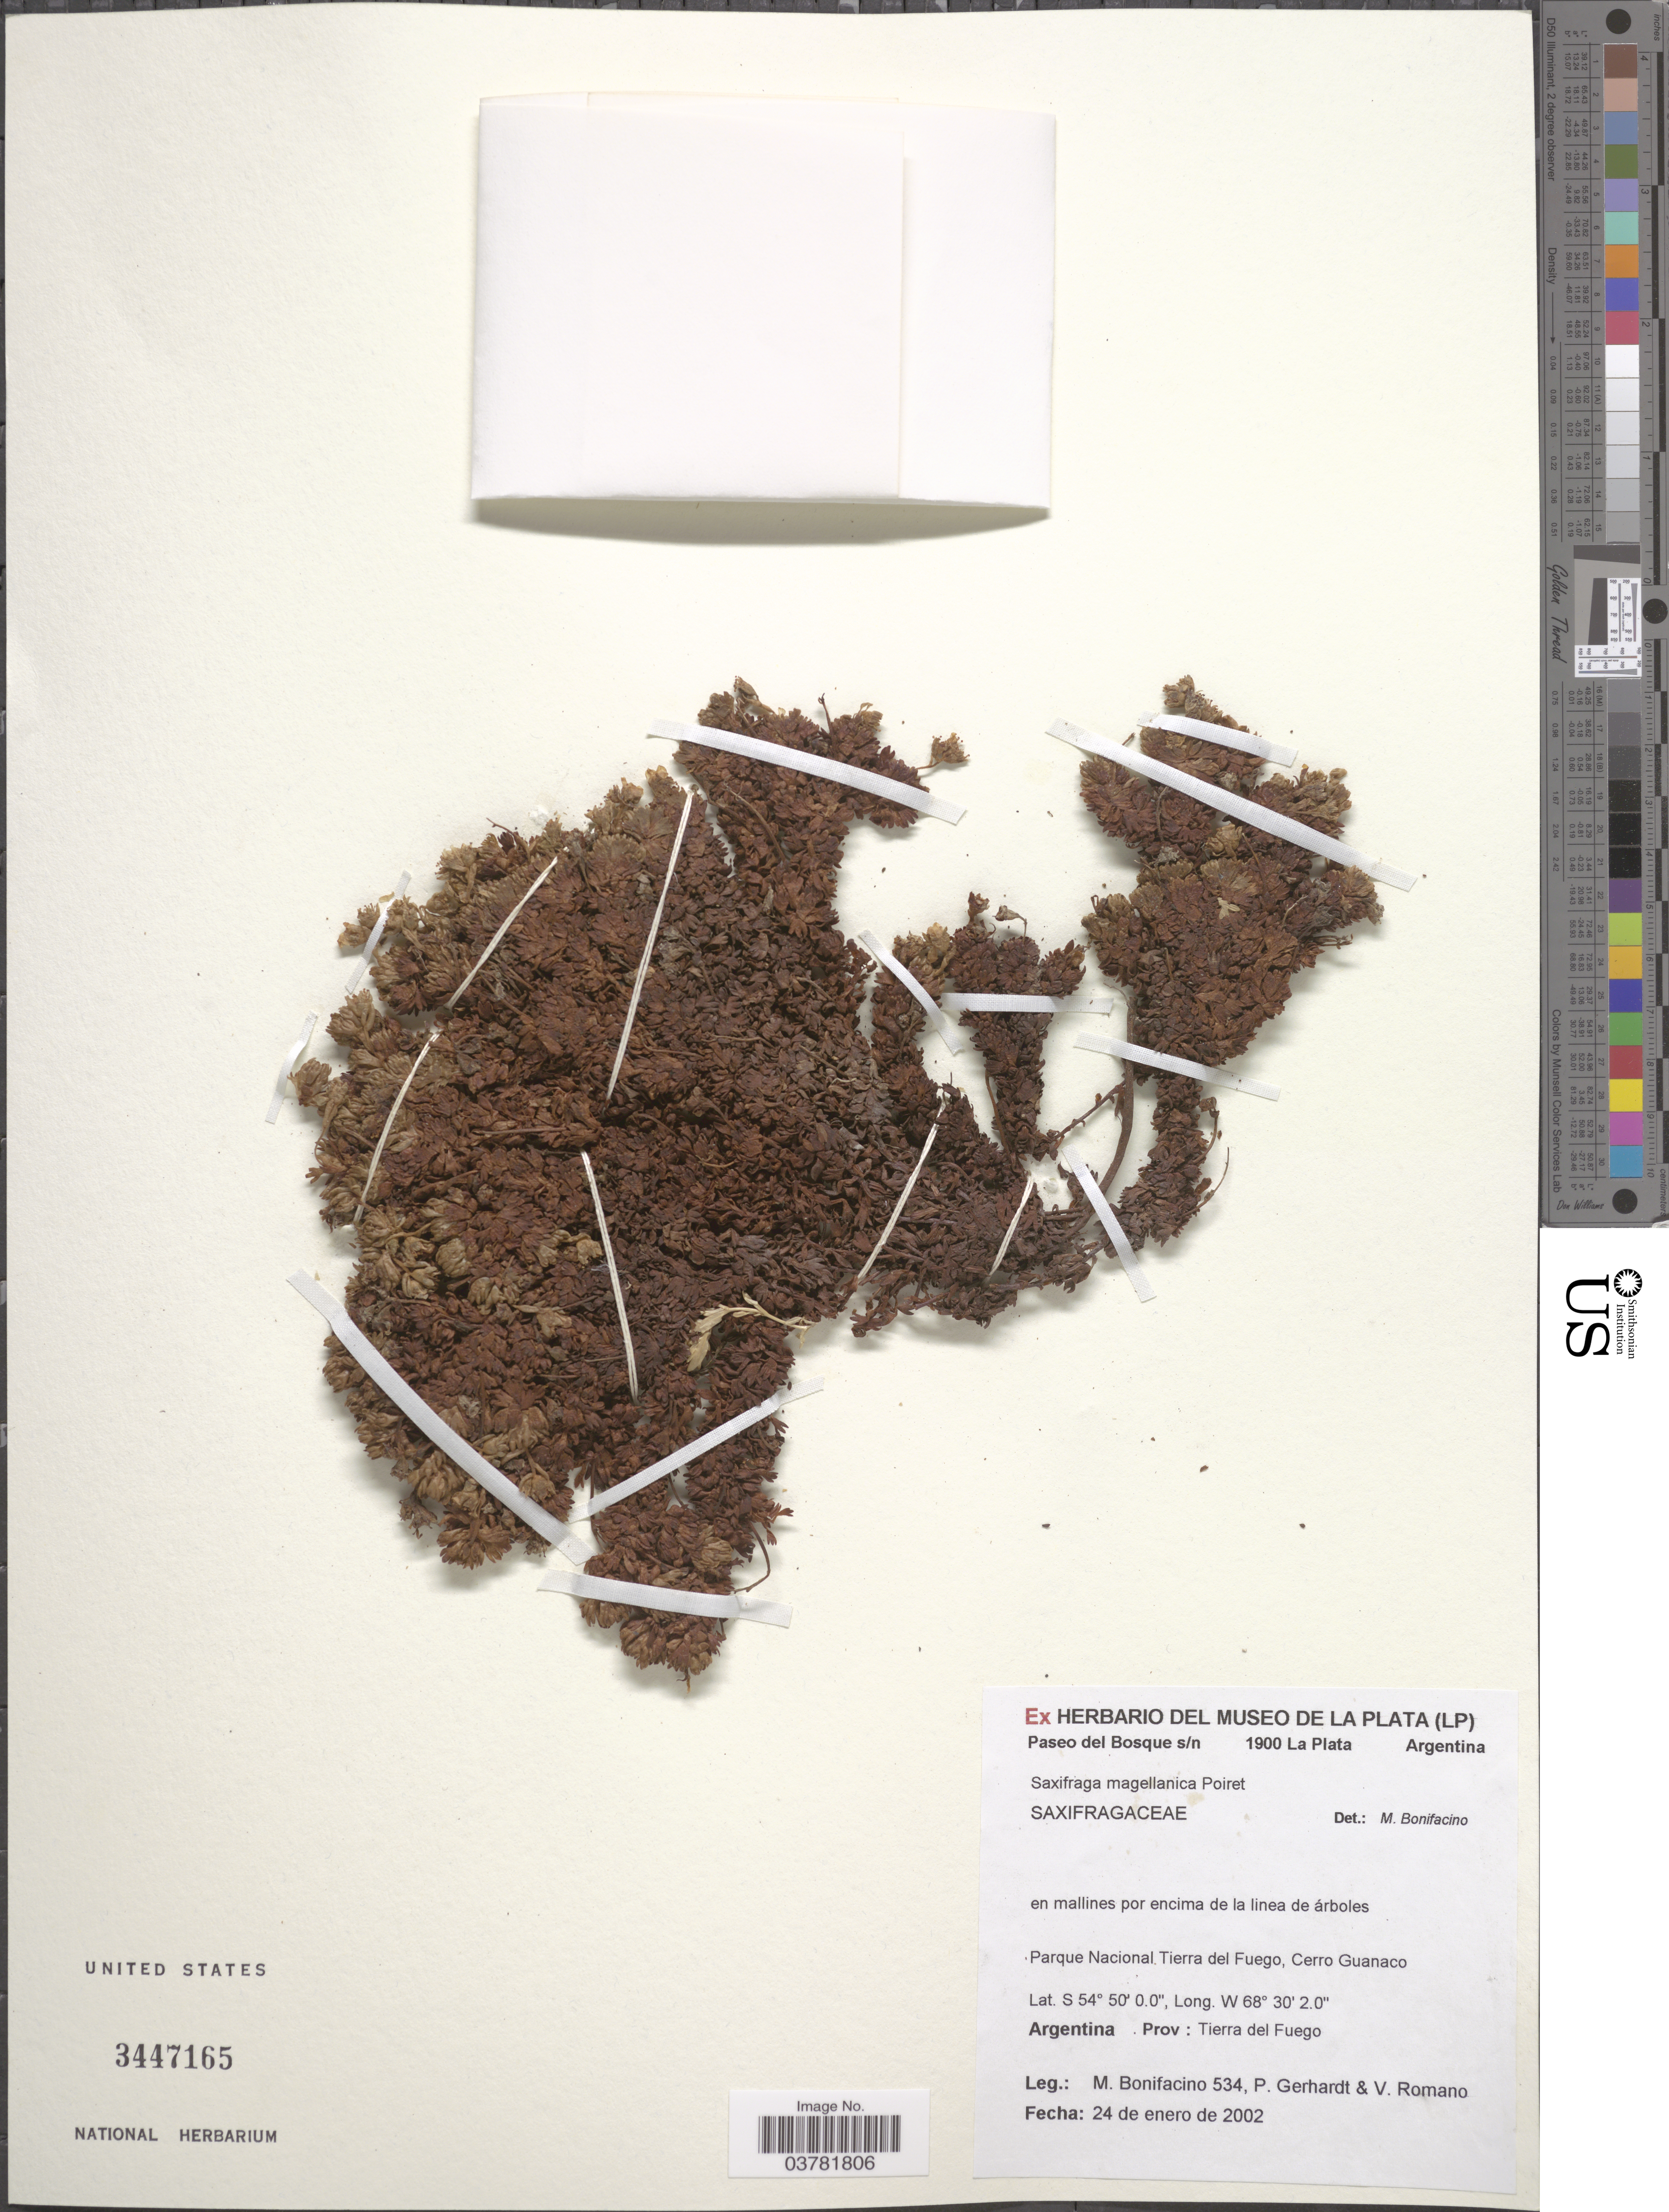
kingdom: Plantae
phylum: Tracheophyta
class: Magnoliopsida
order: Saxifragales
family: Saxifragaceae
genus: Saxifraga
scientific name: Saxifraga magellanica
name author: Poir.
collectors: M. Bonifacino, P. Gerhardt & V. Romano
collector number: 534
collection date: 2002-01-24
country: Argentina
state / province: Tierra del Fuego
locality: Parque Nacional Tierra del Fuego, Cerro Guanaco.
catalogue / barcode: US 3447165